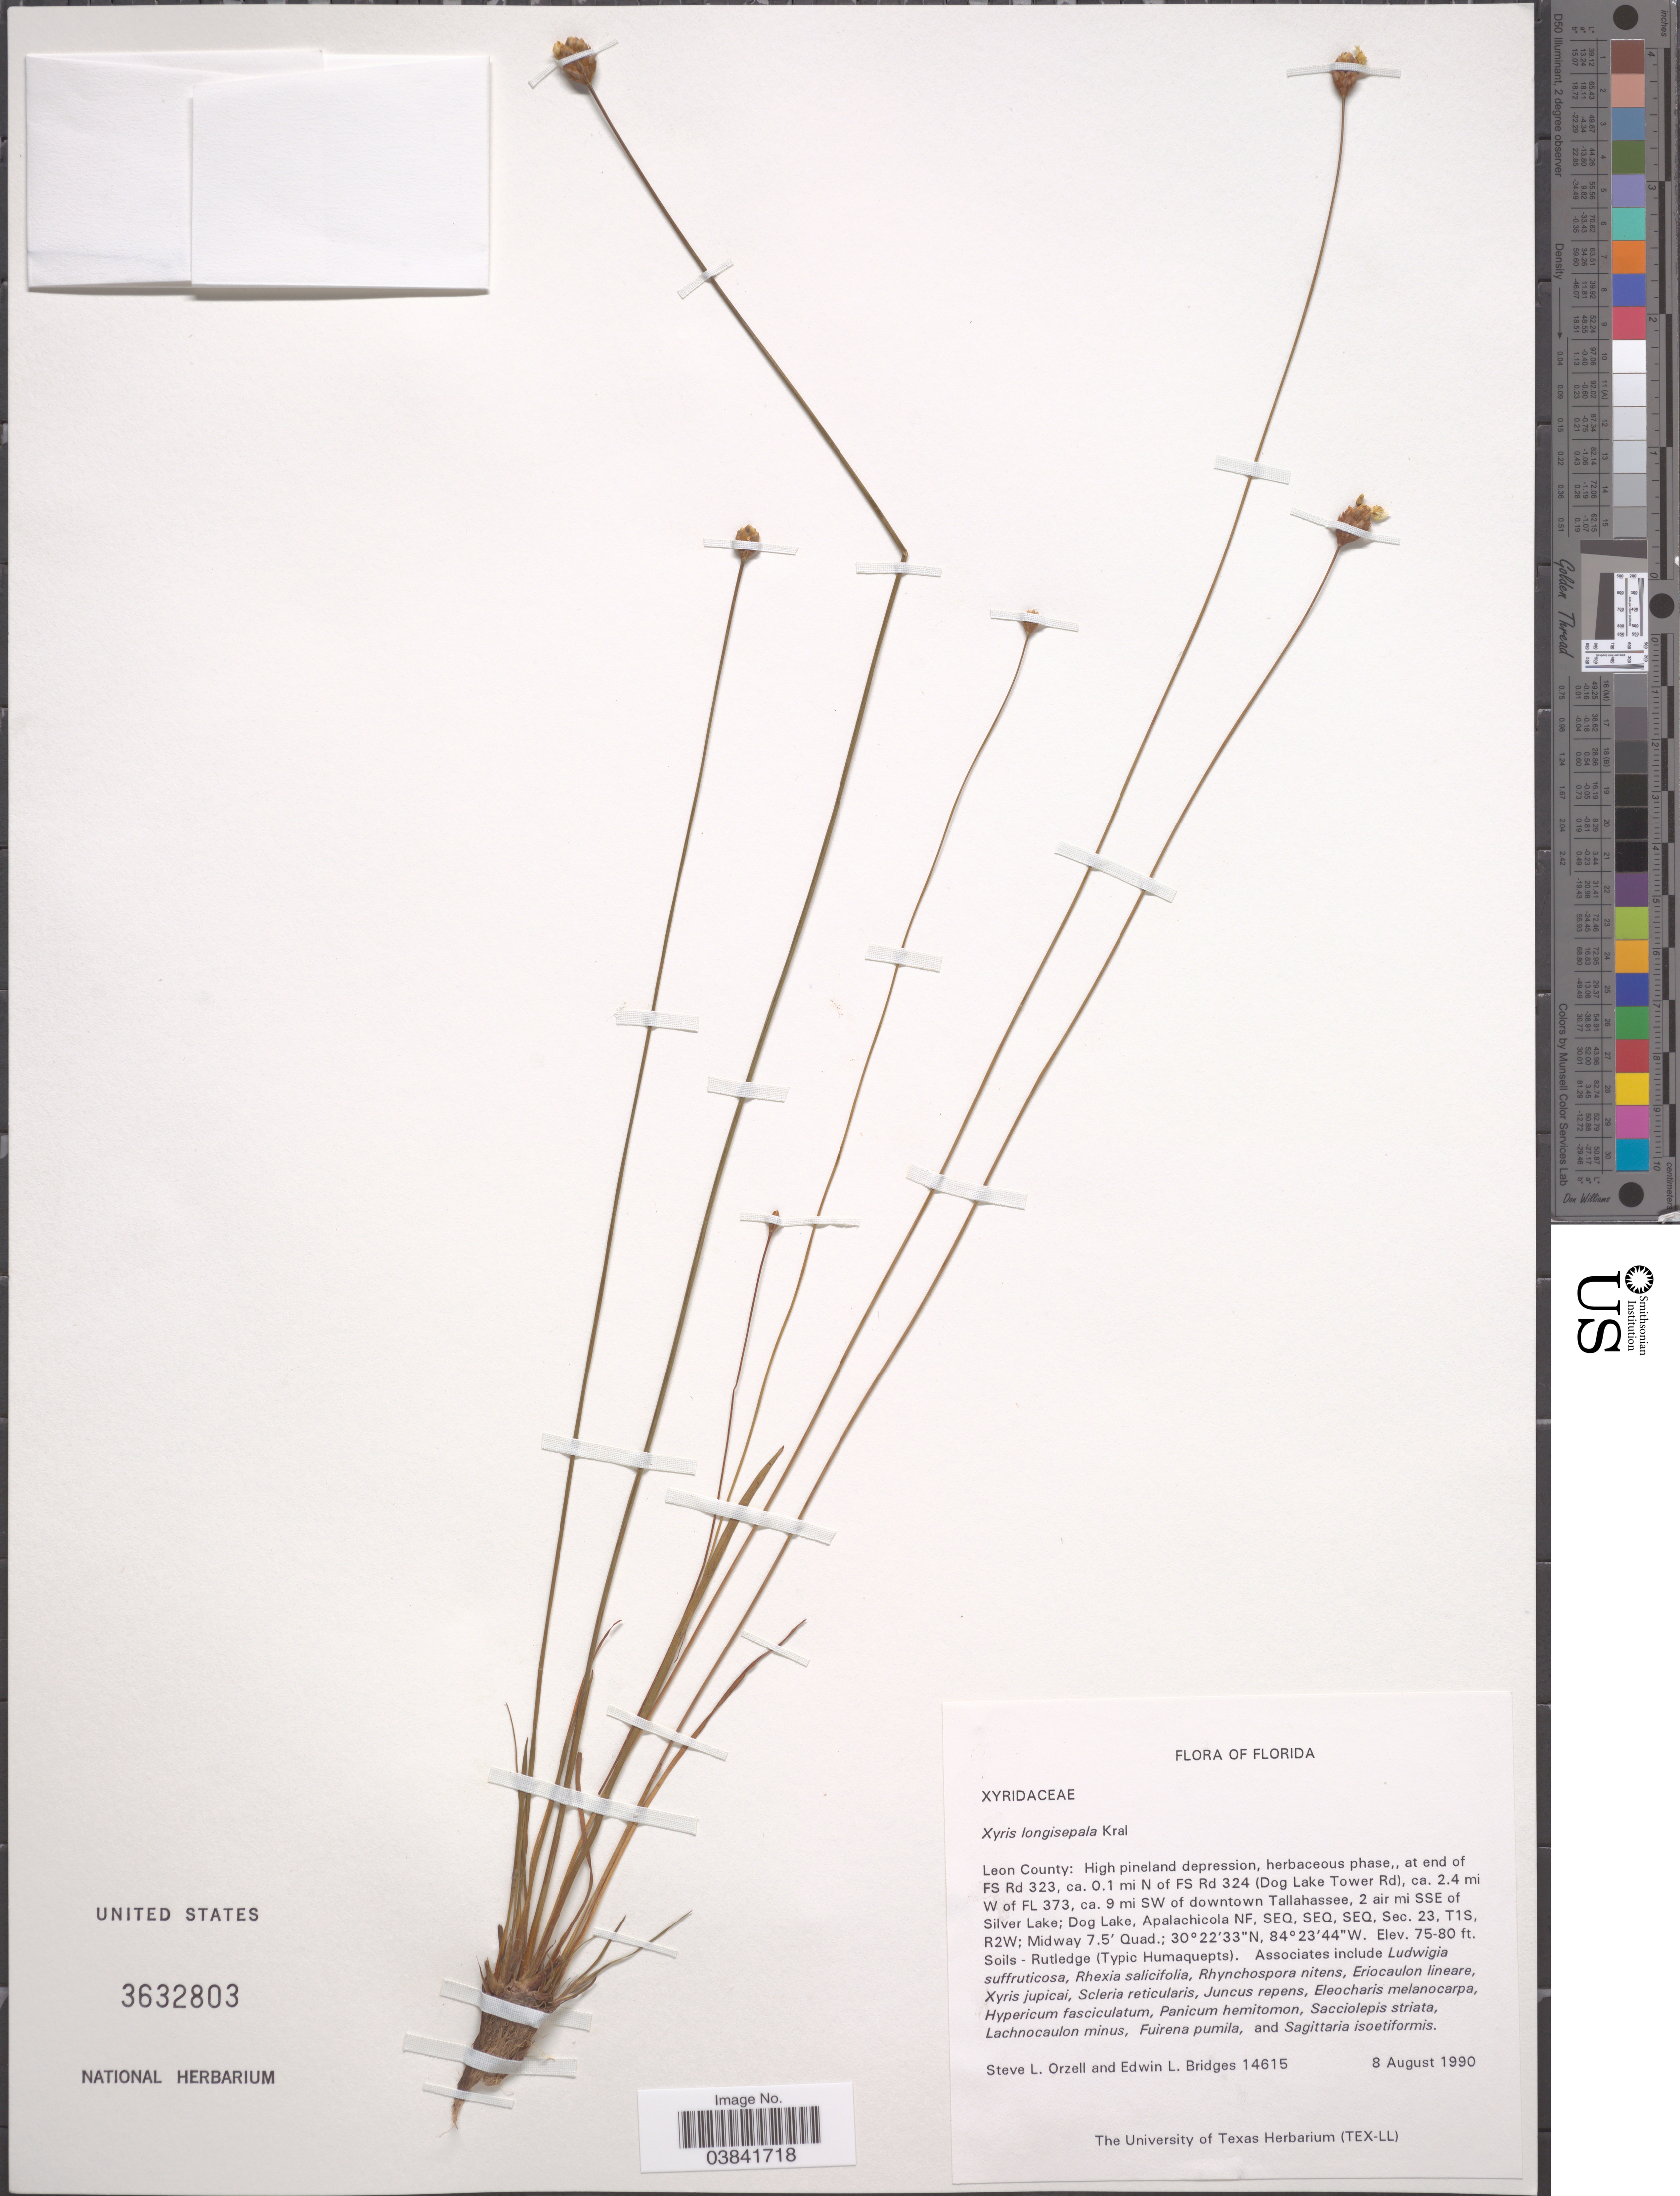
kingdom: Plantae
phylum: Tracheophyta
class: Liliopsida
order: Poales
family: Xyridaceae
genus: Xyris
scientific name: Xyris longisepala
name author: Kral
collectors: S. Orzell & E. Bridges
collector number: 14615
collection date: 1990-08-08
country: United States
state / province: Florida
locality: Leon County: at end of FS Rd 323, ca. 0.1 mi N of FS Rd 324 (Dog Lake Tower Rd), ca. 2.4 mi W of FL 373, ca. 9 mi SW of downtown Tallahassee, 2 air mi SSE of Silver Lake; Dog Lake, Apalachicola NF,SEQ, SEQ, SEQ, Sec. 23, T1S, R2W; Midway 7.5' Quad.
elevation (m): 23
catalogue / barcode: US 3632803